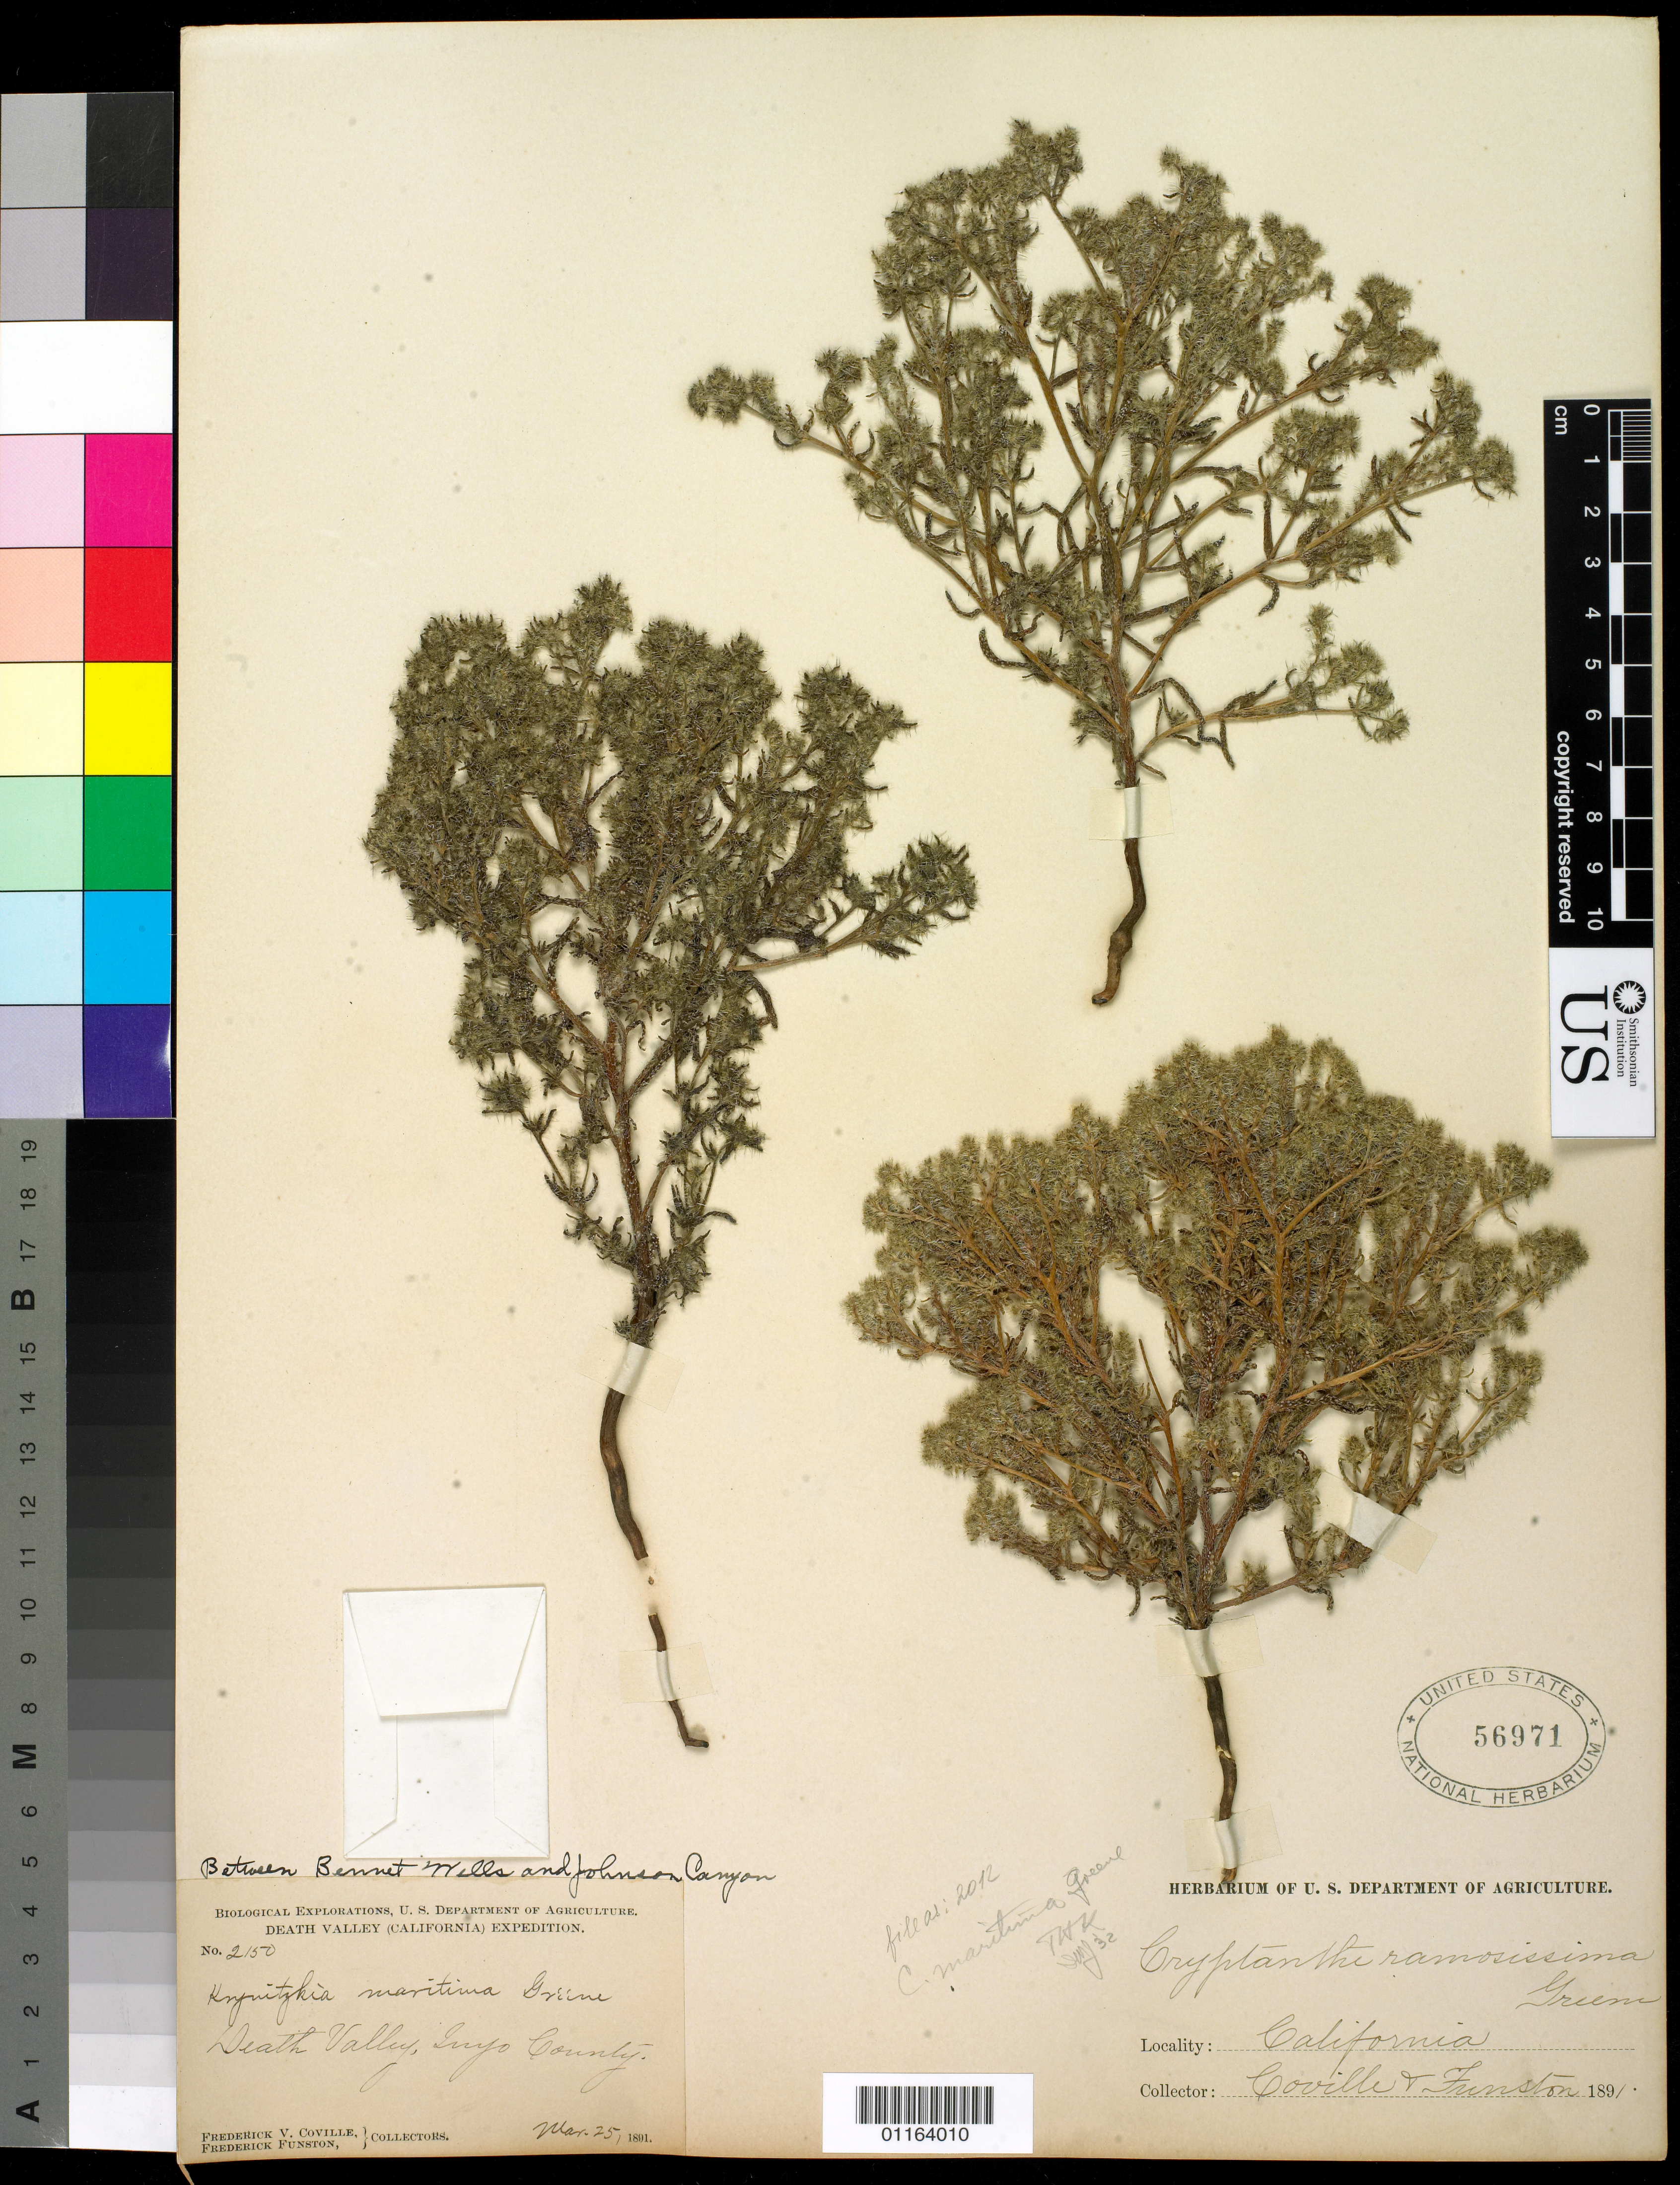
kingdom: Plantae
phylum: Tracheophyta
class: Magnoliopsida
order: Boraginales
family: Boraginaceae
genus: Cryptantha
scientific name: Cryptantha maritima var. pilosa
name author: I.M. Johnst.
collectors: F. V. Coville & F. Funston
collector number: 2150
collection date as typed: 25 Mar 1891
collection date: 1891-03-25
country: United States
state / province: California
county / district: Inyo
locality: Death Valley, between Bennett Wells and Johnson Canyon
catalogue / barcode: US 56971